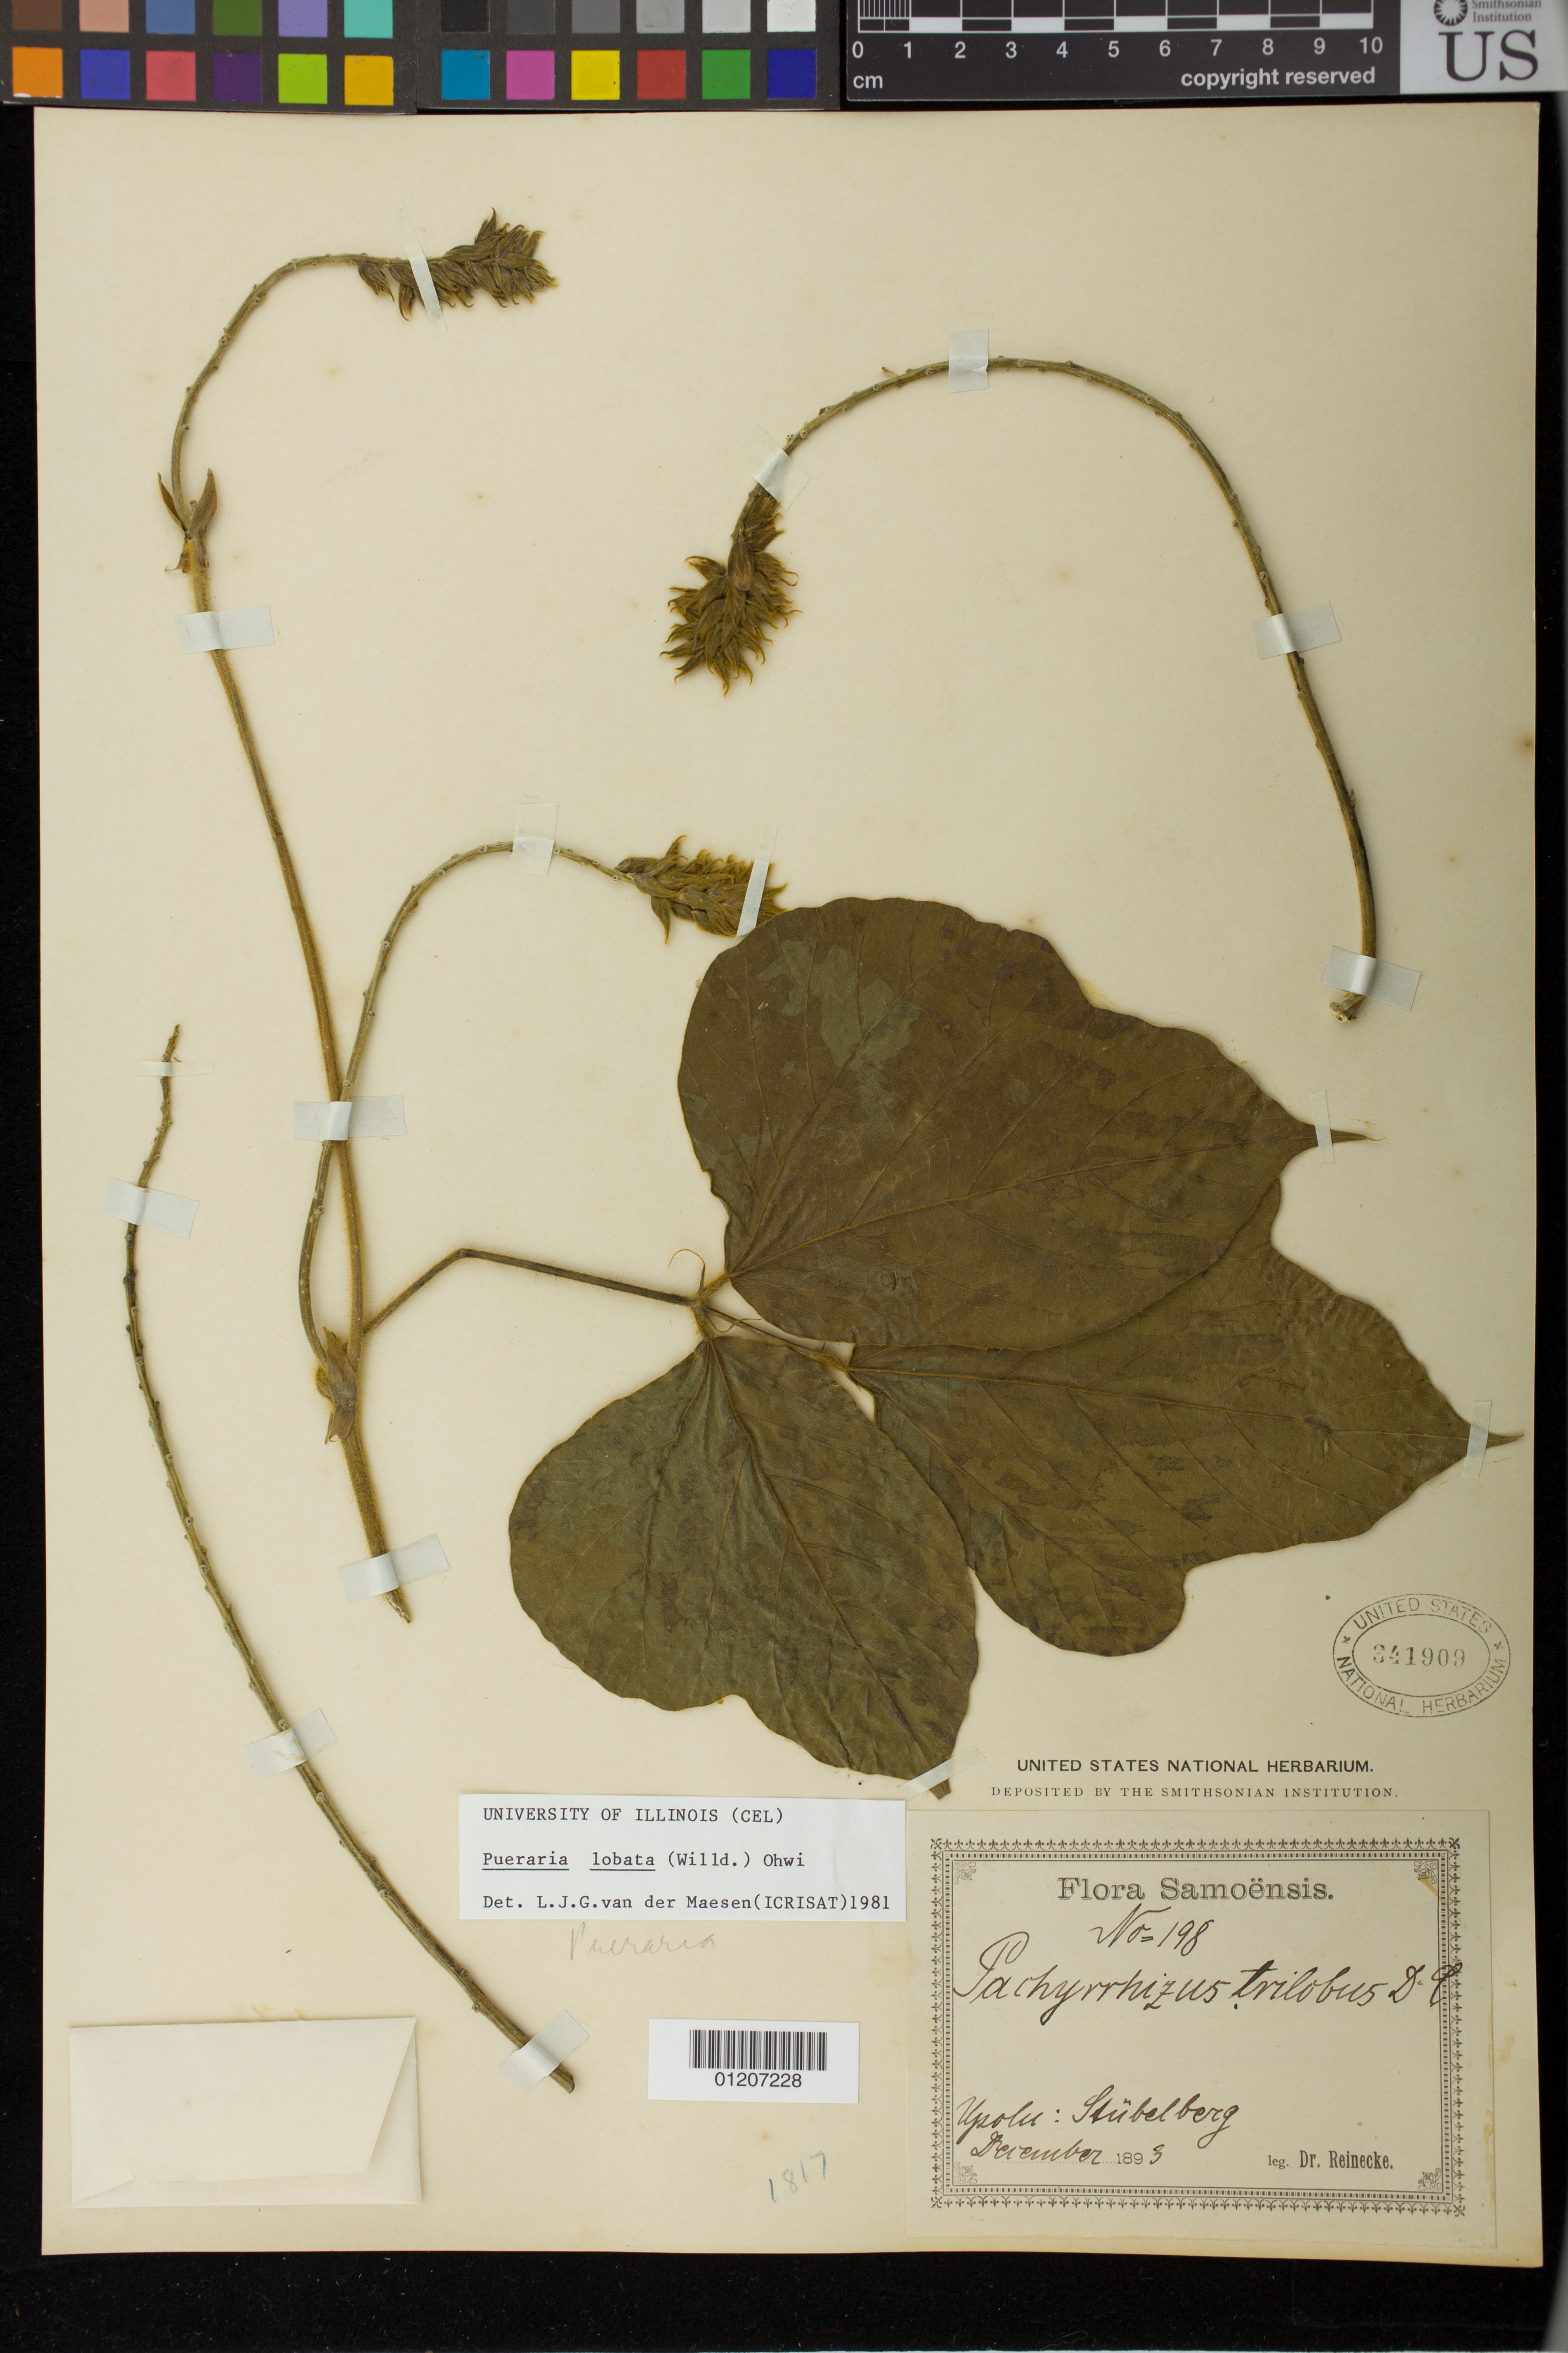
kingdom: Plantae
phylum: Tracheophyta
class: Magnoliopsida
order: Fabales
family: Fabaceae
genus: Pueraria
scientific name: Pueraria lobata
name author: (Willd.) Ohwi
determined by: Van Der Maesen, L. J. G., (WAG), Wageningen University (Netherlands)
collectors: F. Reinecke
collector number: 198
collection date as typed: Dec 1893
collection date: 1893-12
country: Samoa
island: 'Upolu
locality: Slùbelberg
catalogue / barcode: US 341909